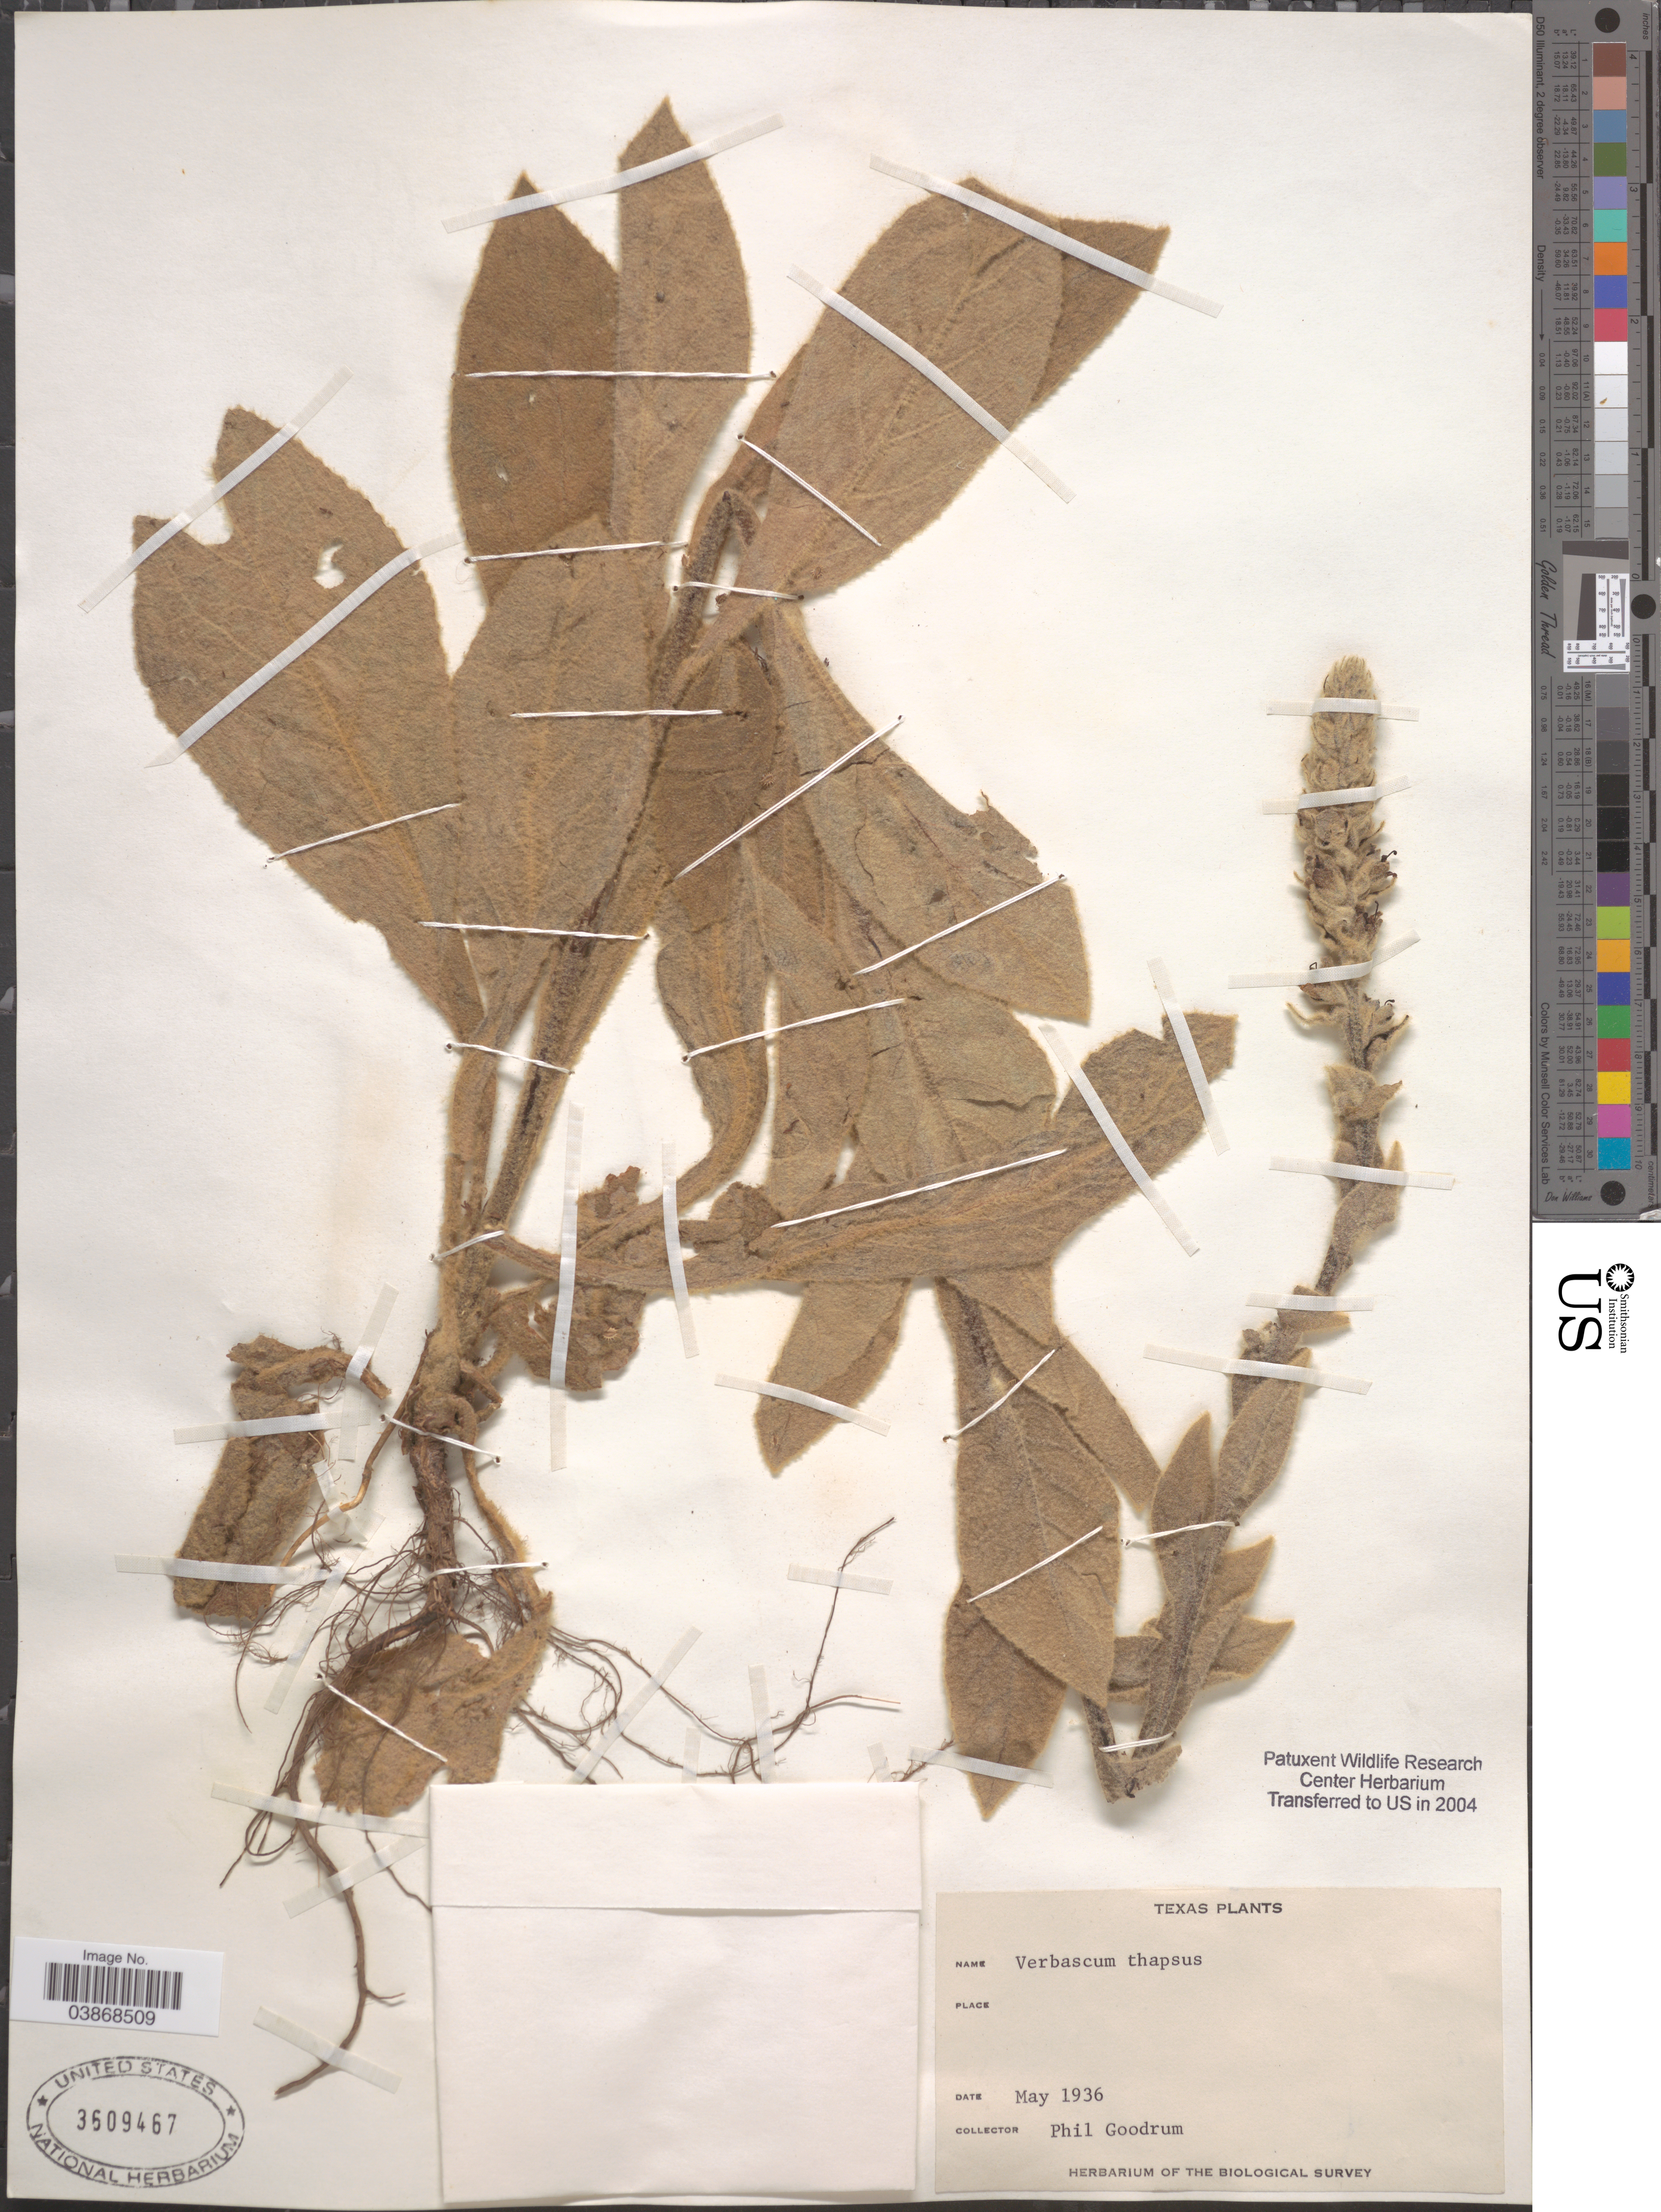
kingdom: Plantae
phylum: Tracheophyta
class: Magnoliopsida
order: Lamiales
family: Scrophulariaceae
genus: Verbascum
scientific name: Verbascum thapsus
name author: L.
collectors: P. Goodrum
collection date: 1936-05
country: United States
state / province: Texas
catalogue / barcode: US 3609467